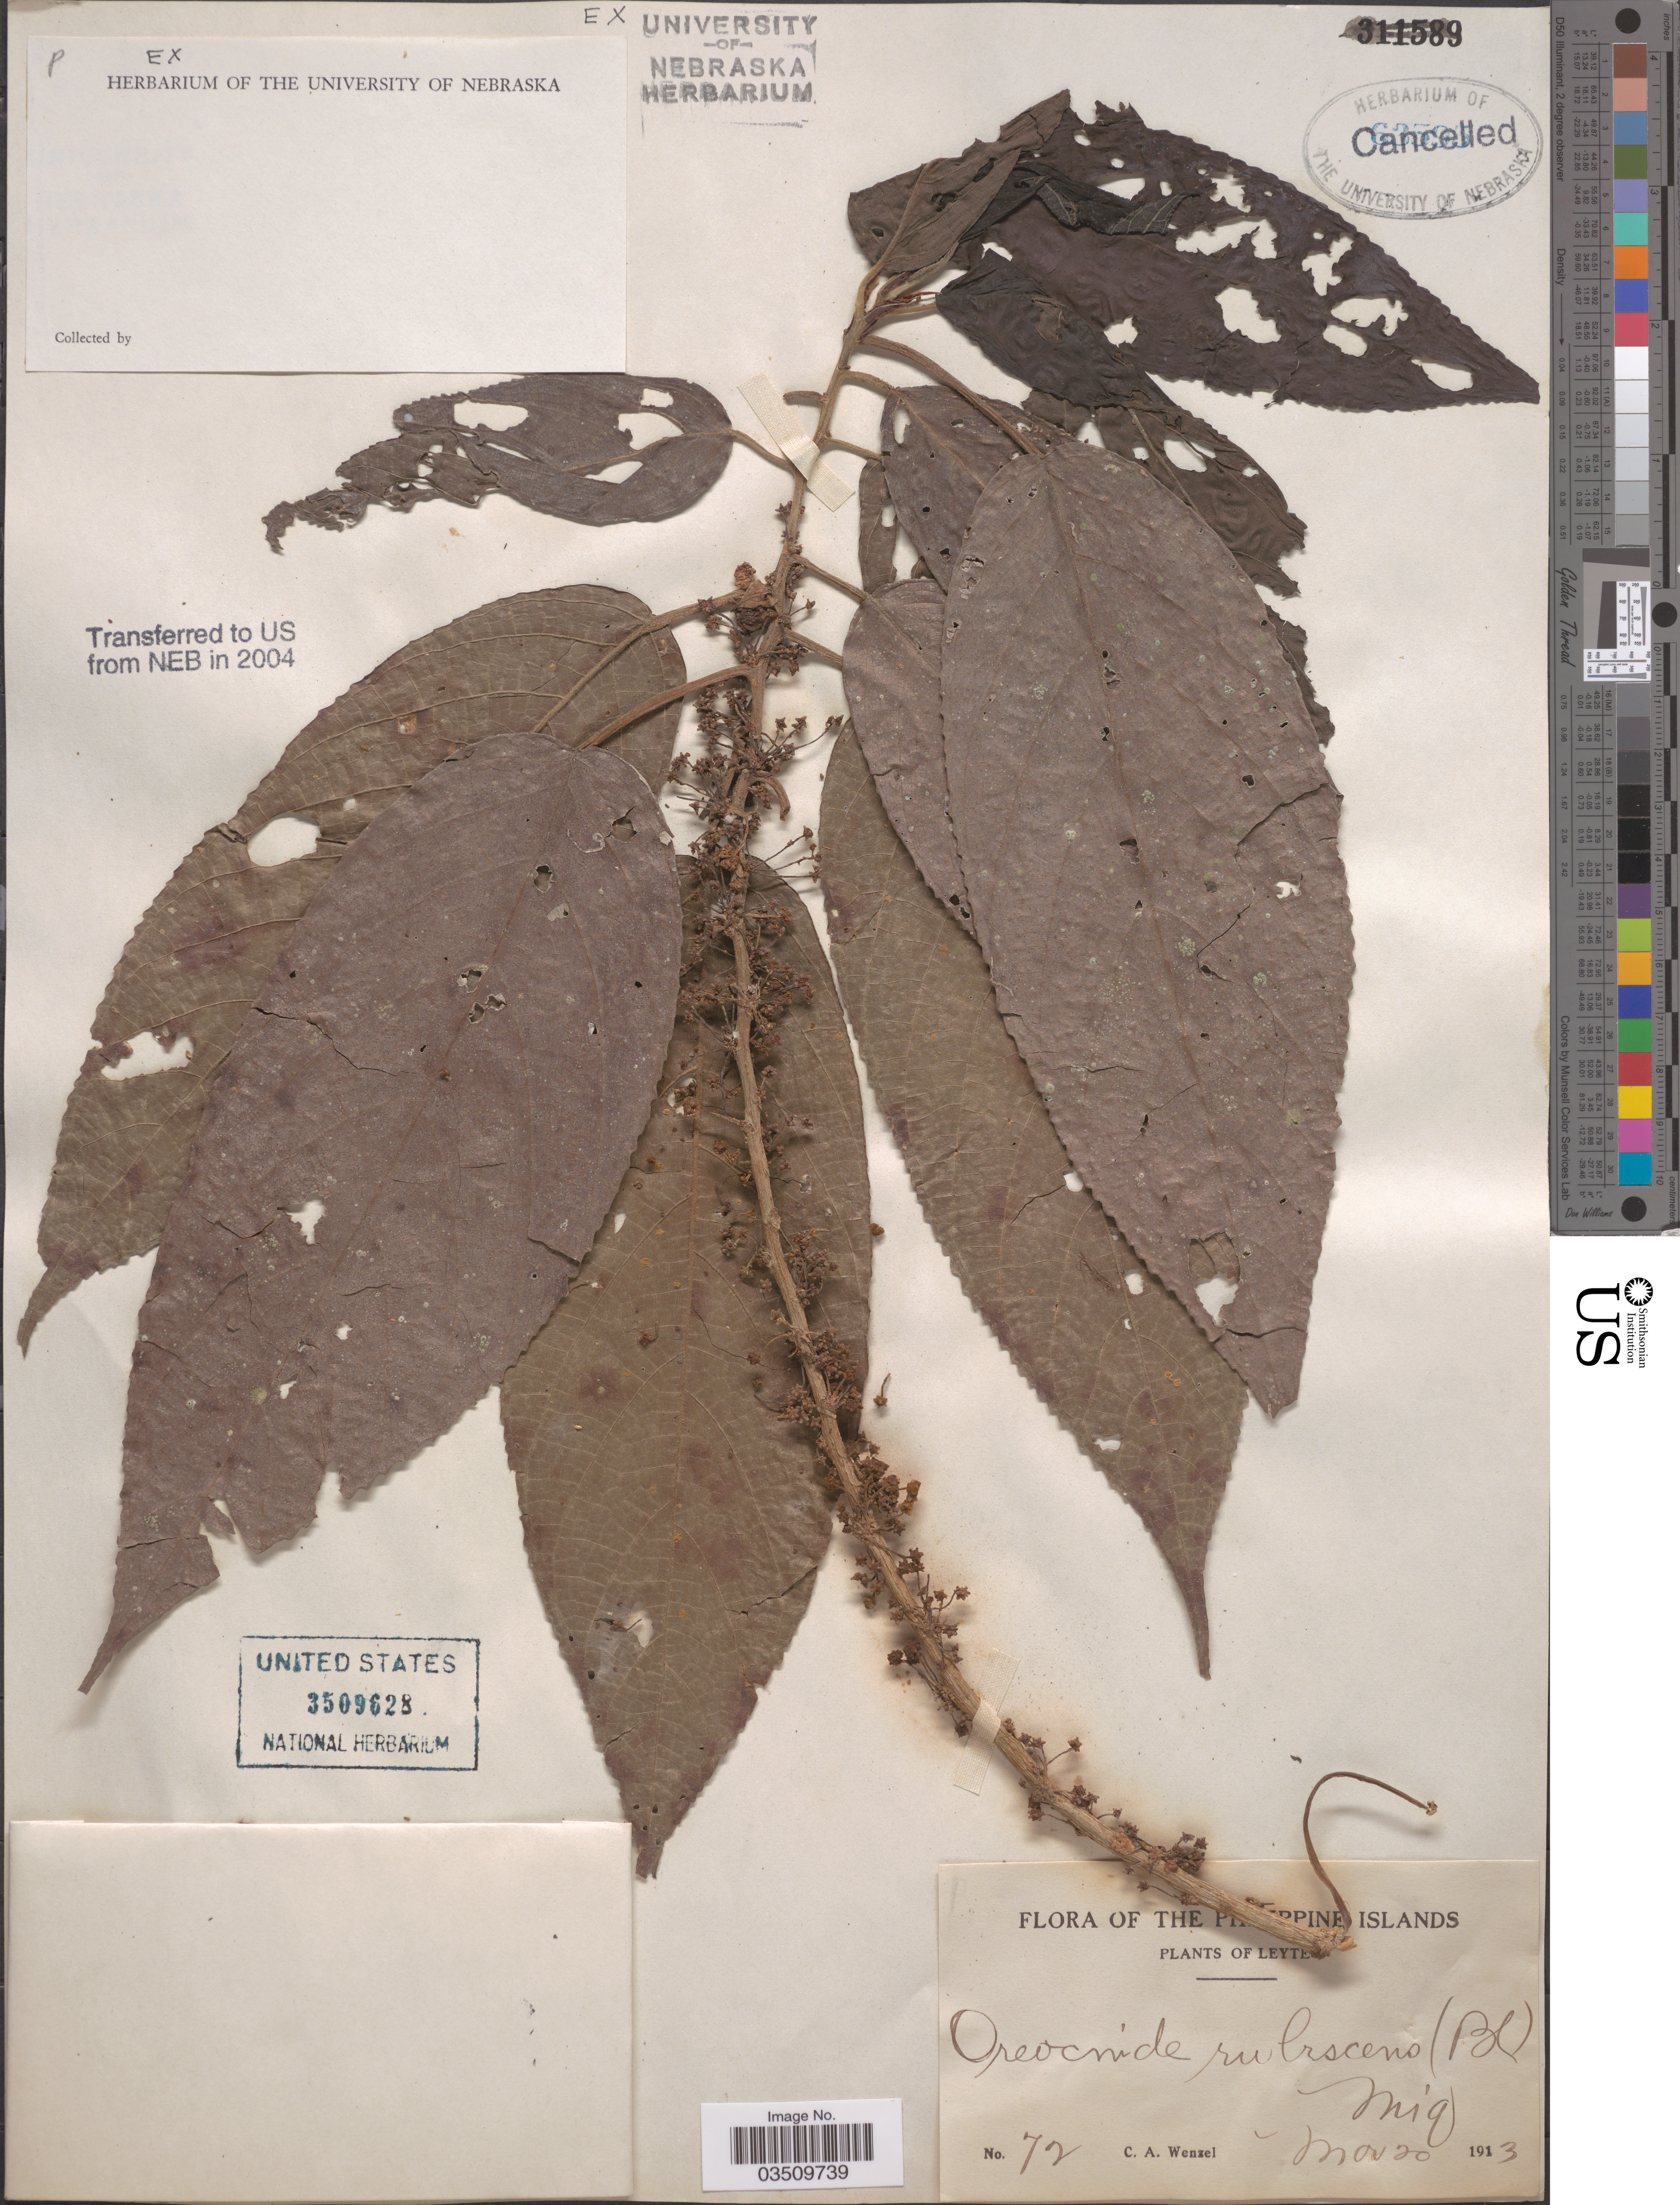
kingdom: Plantae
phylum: Tracheophyta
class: Magnoliopsida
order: Rosales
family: Urticaceae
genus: Oreocnide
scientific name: Oreocnide rubescens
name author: (Blume) Miq.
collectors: C. Wenzel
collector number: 72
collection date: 1913-03-20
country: Philippines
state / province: Eastern Visayas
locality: Leyte.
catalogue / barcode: US 3509628